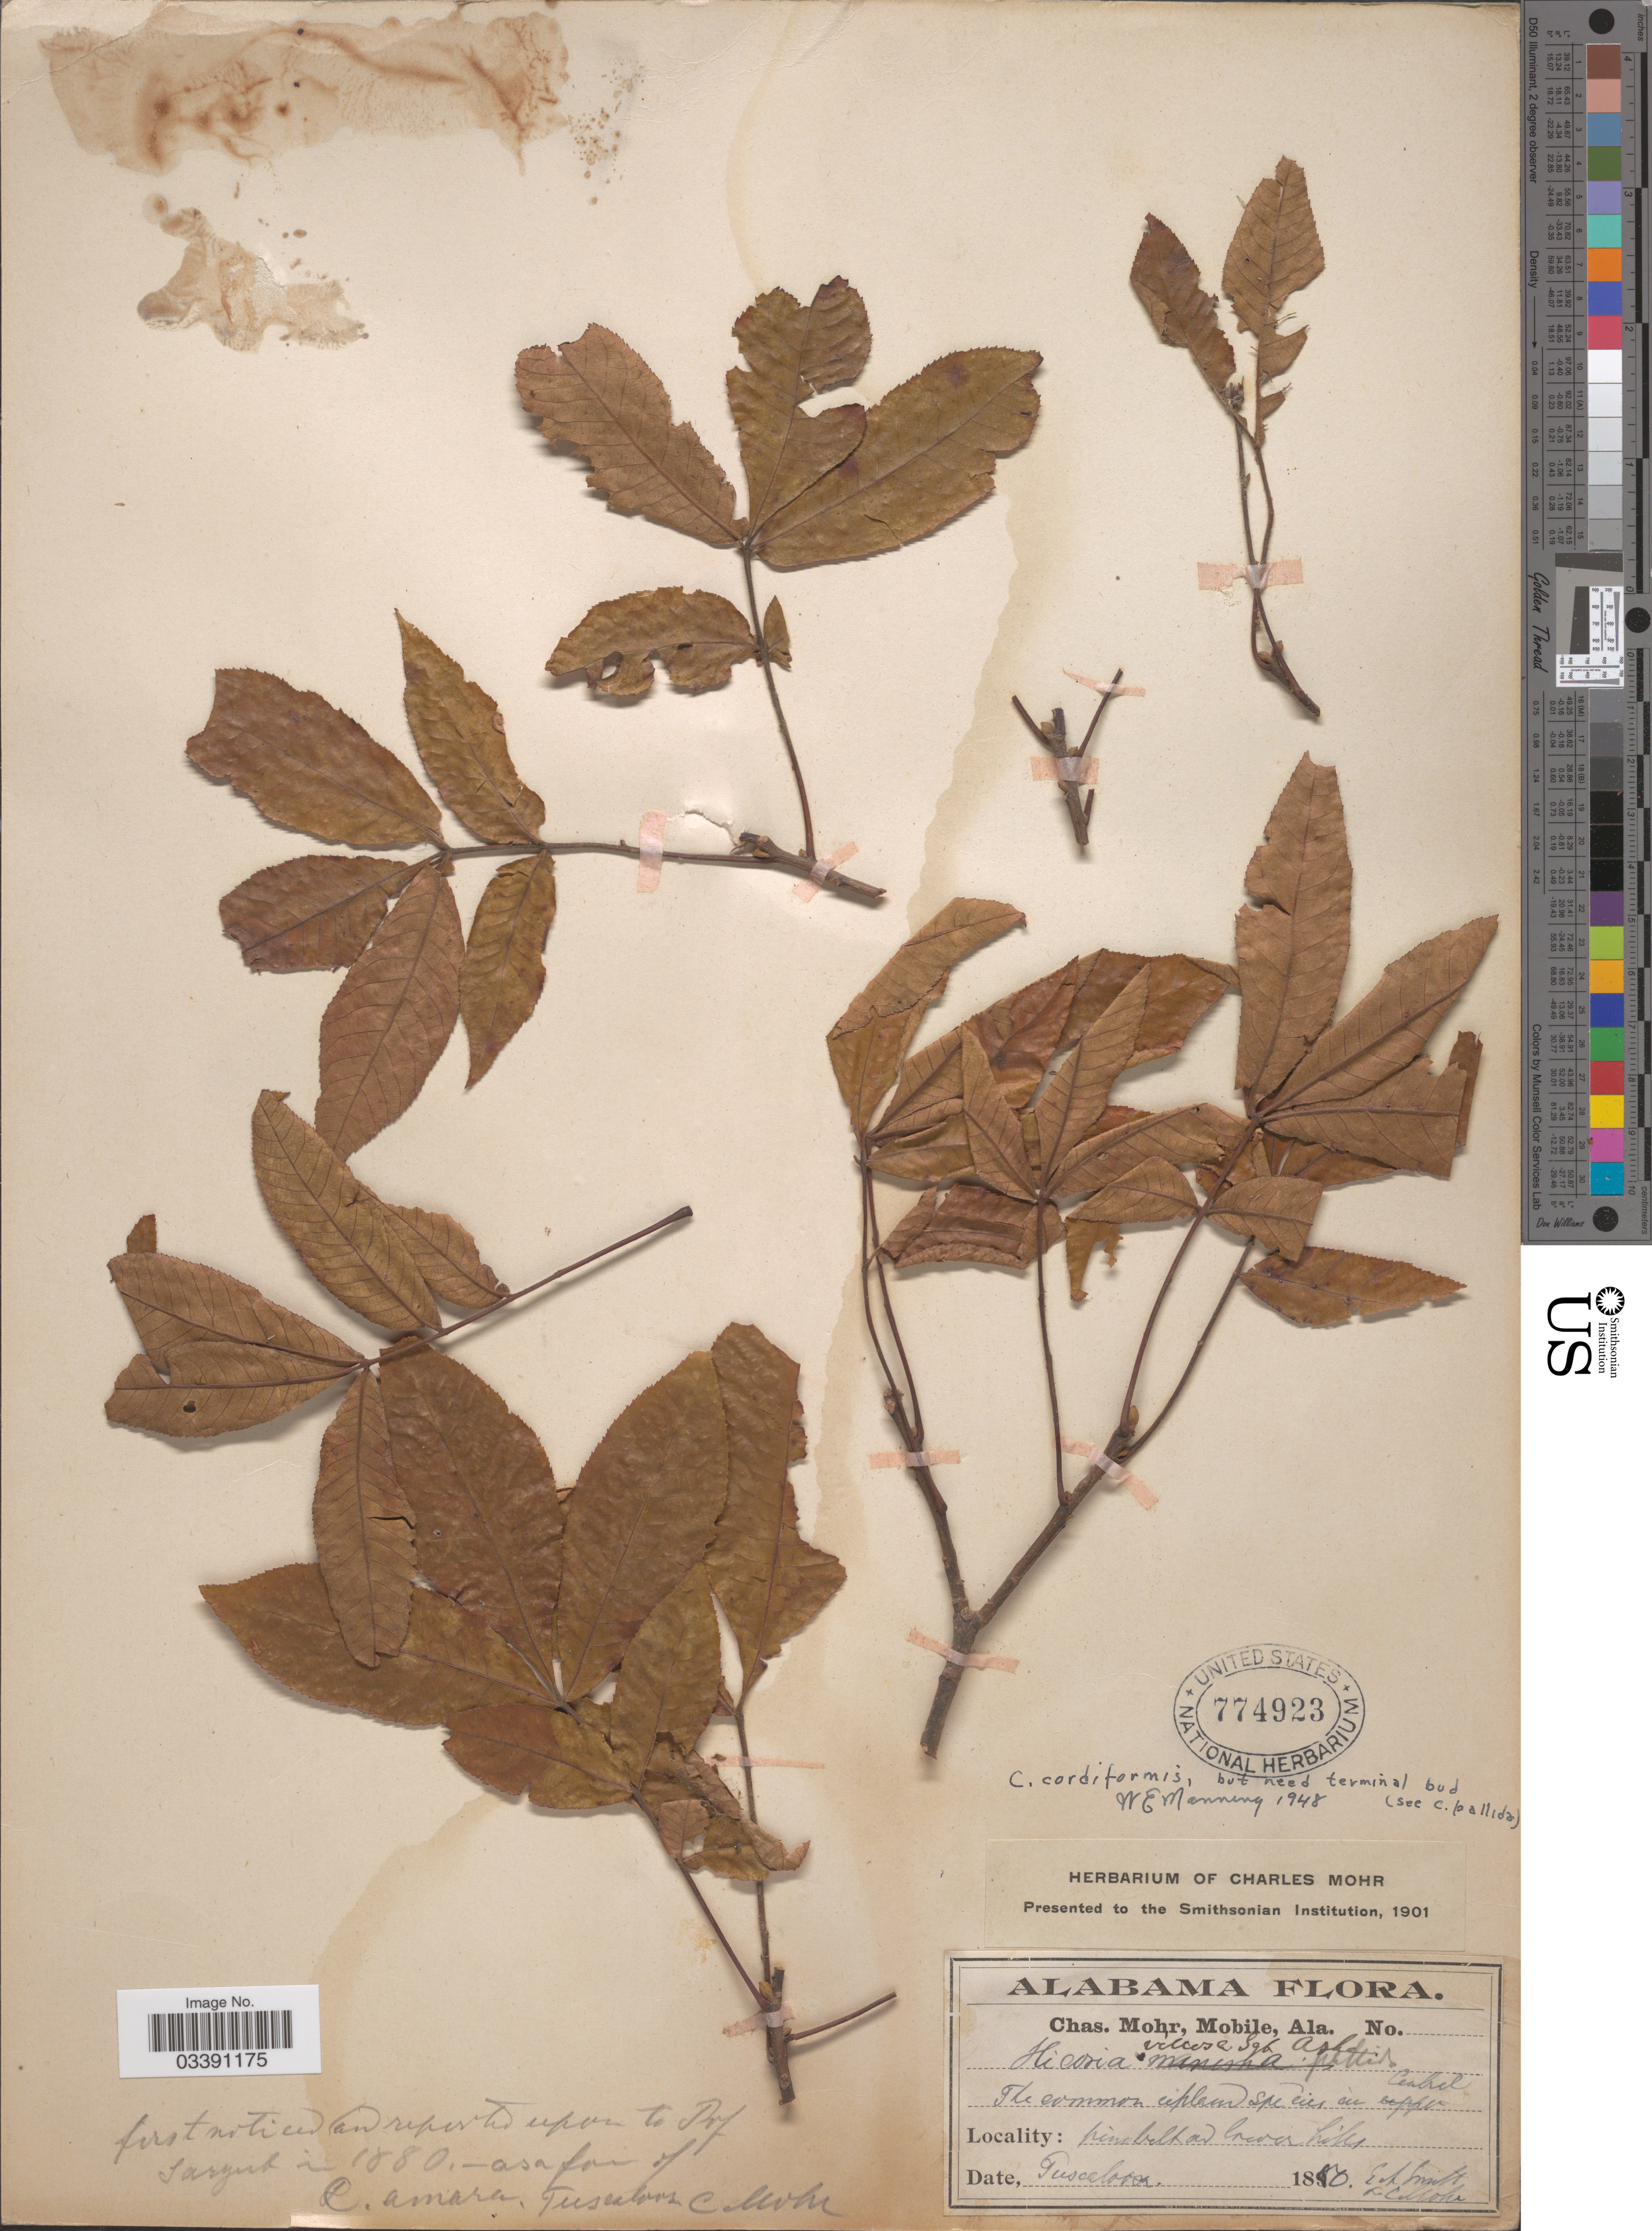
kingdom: Plantae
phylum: Tracheophyta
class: Magnoliopsida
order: Fagales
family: Juglandaceae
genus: Carya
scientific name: Carya cordiformis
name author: (Wangenh.) K. Koch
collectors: E. A. Smith & Mohr, C. T. (herbarium)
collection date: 1887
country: United States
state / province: Alabama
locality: Pinebelt on barren hills. Tuscaloosa.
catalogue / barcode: US 774923